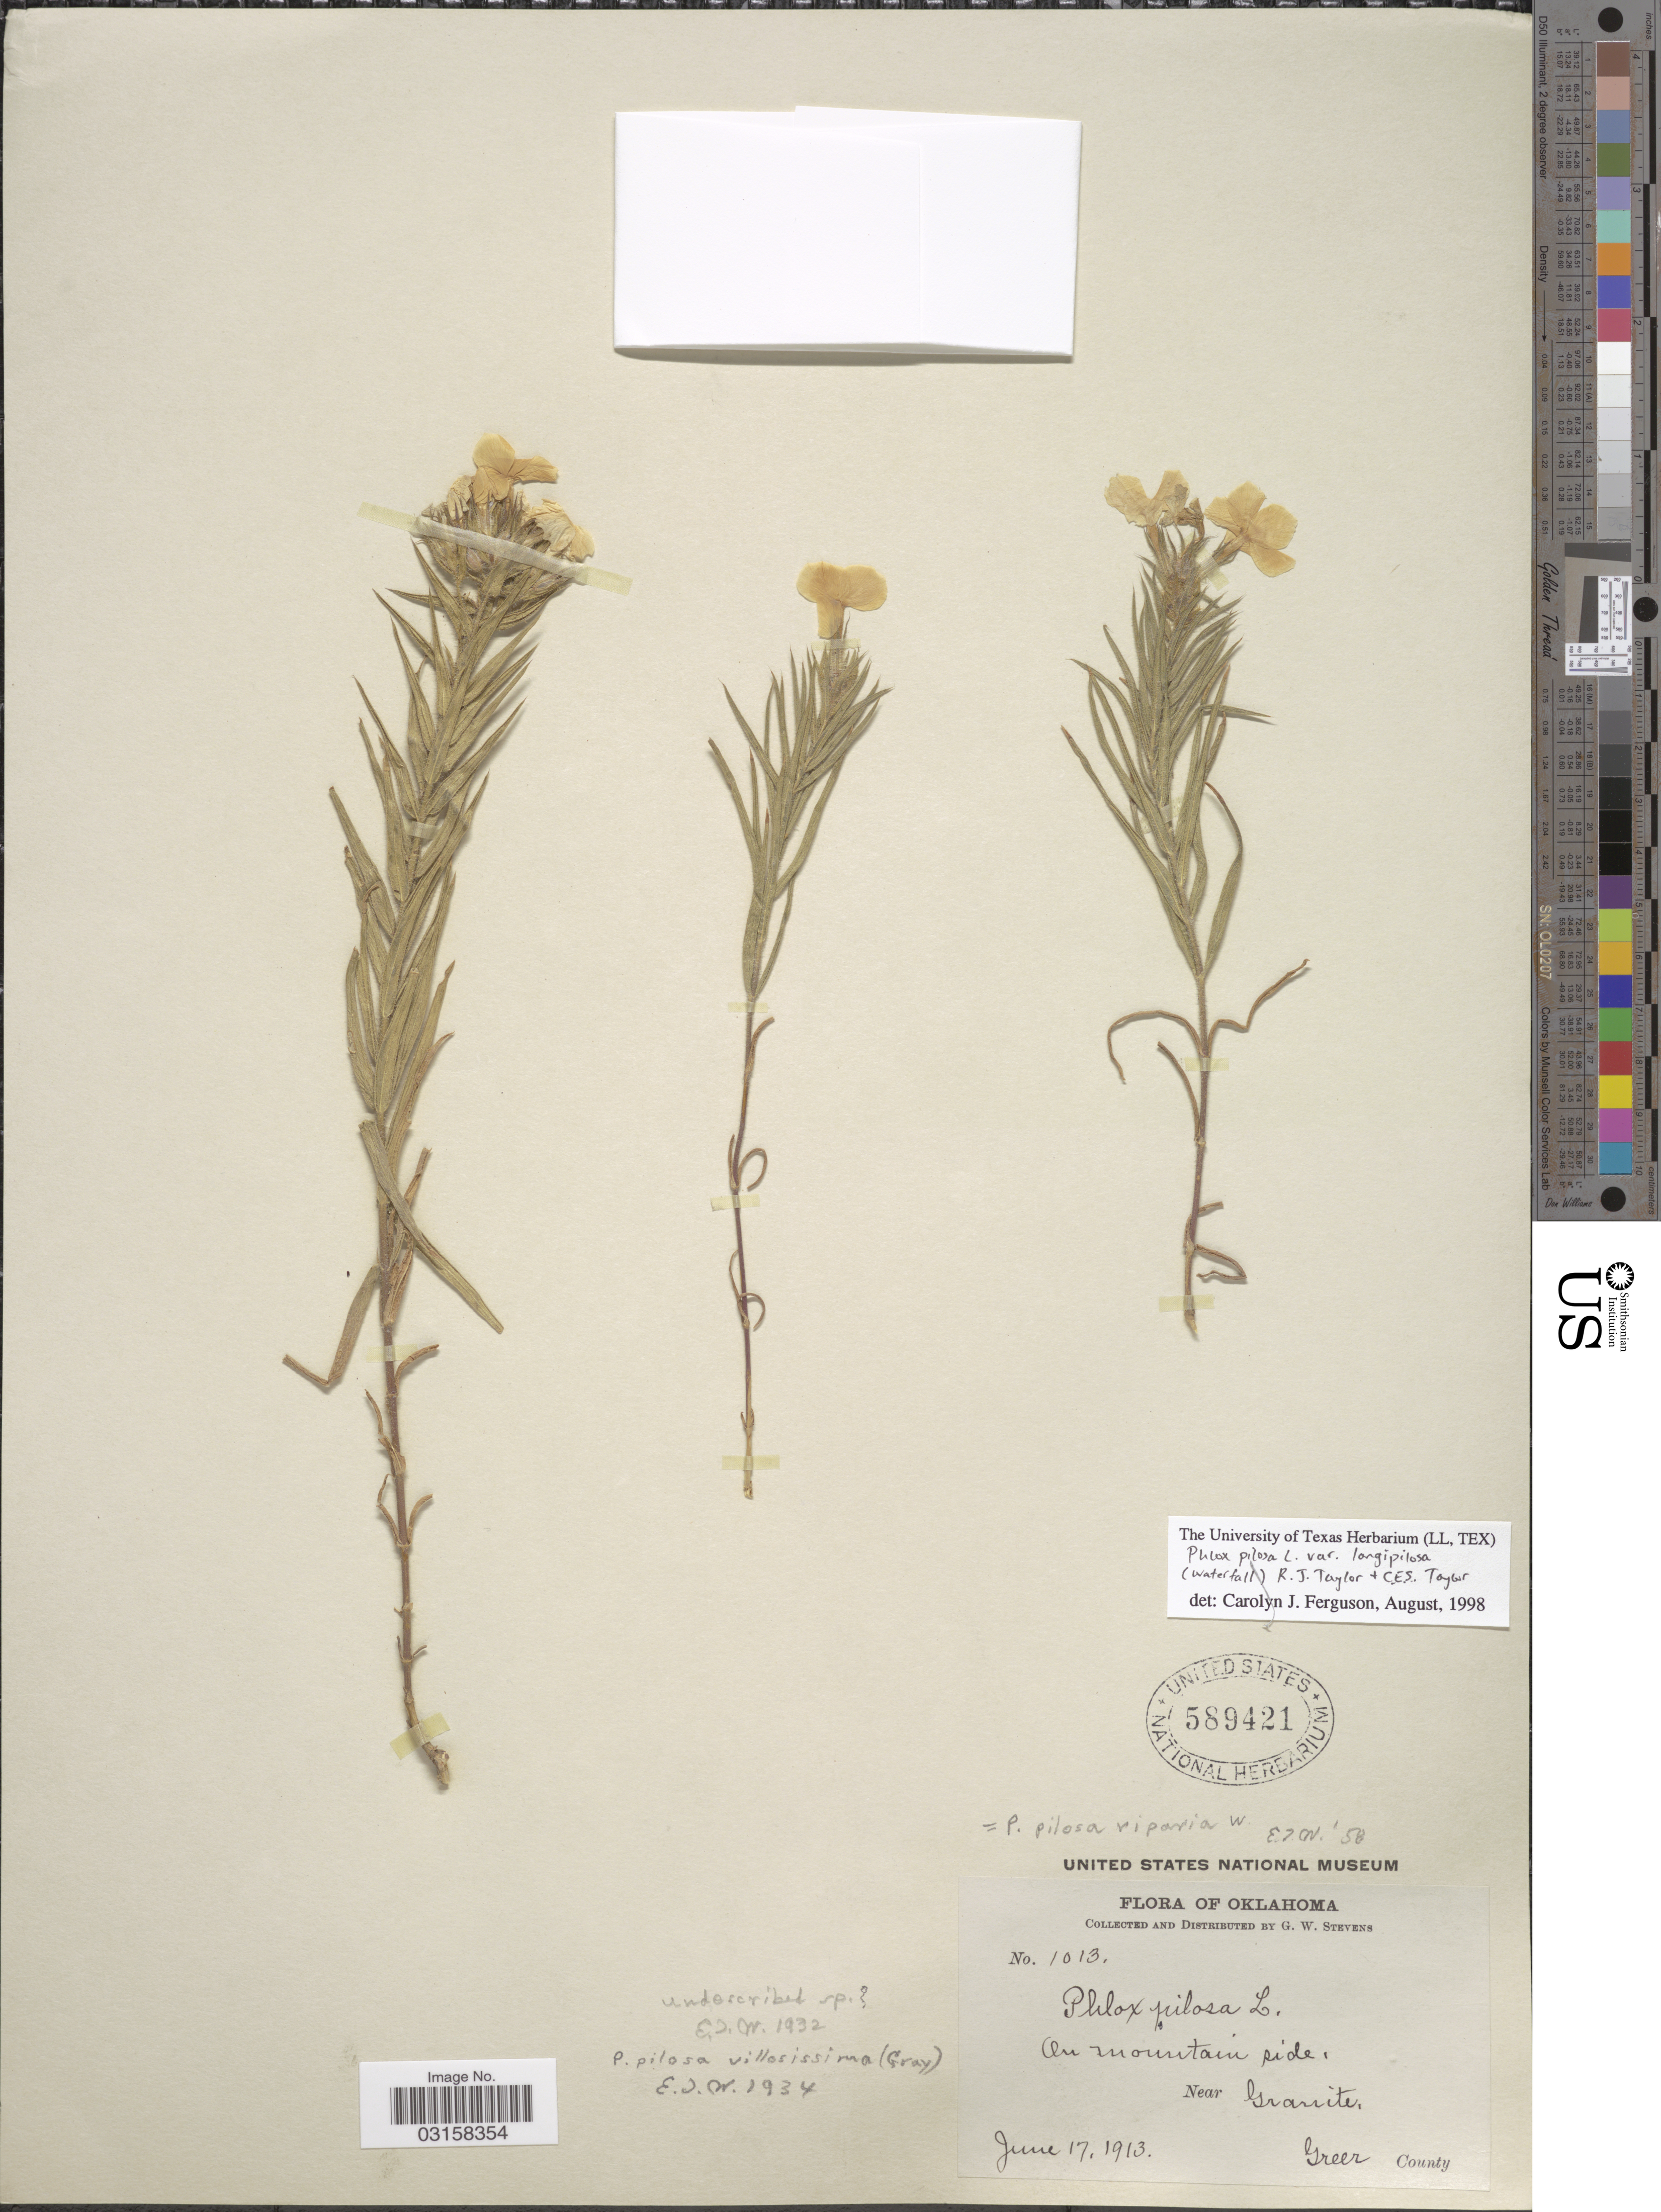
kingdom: Plantae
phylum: Tracheophyta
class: Magnoliopsida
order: Ericales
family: Polemoniaceae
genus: Phlox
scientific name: Phlox pilosa subsp. longipilosa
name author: (Waterf.) Locklear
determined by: Mayfield, M. H.; Ferguson, C. J.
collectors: G. W. Stevens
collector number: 1013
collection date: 1913-06-17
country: United States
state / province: Oklahoma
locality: On Mountain side. Near Granite, Greer County.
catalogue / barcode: US 589421